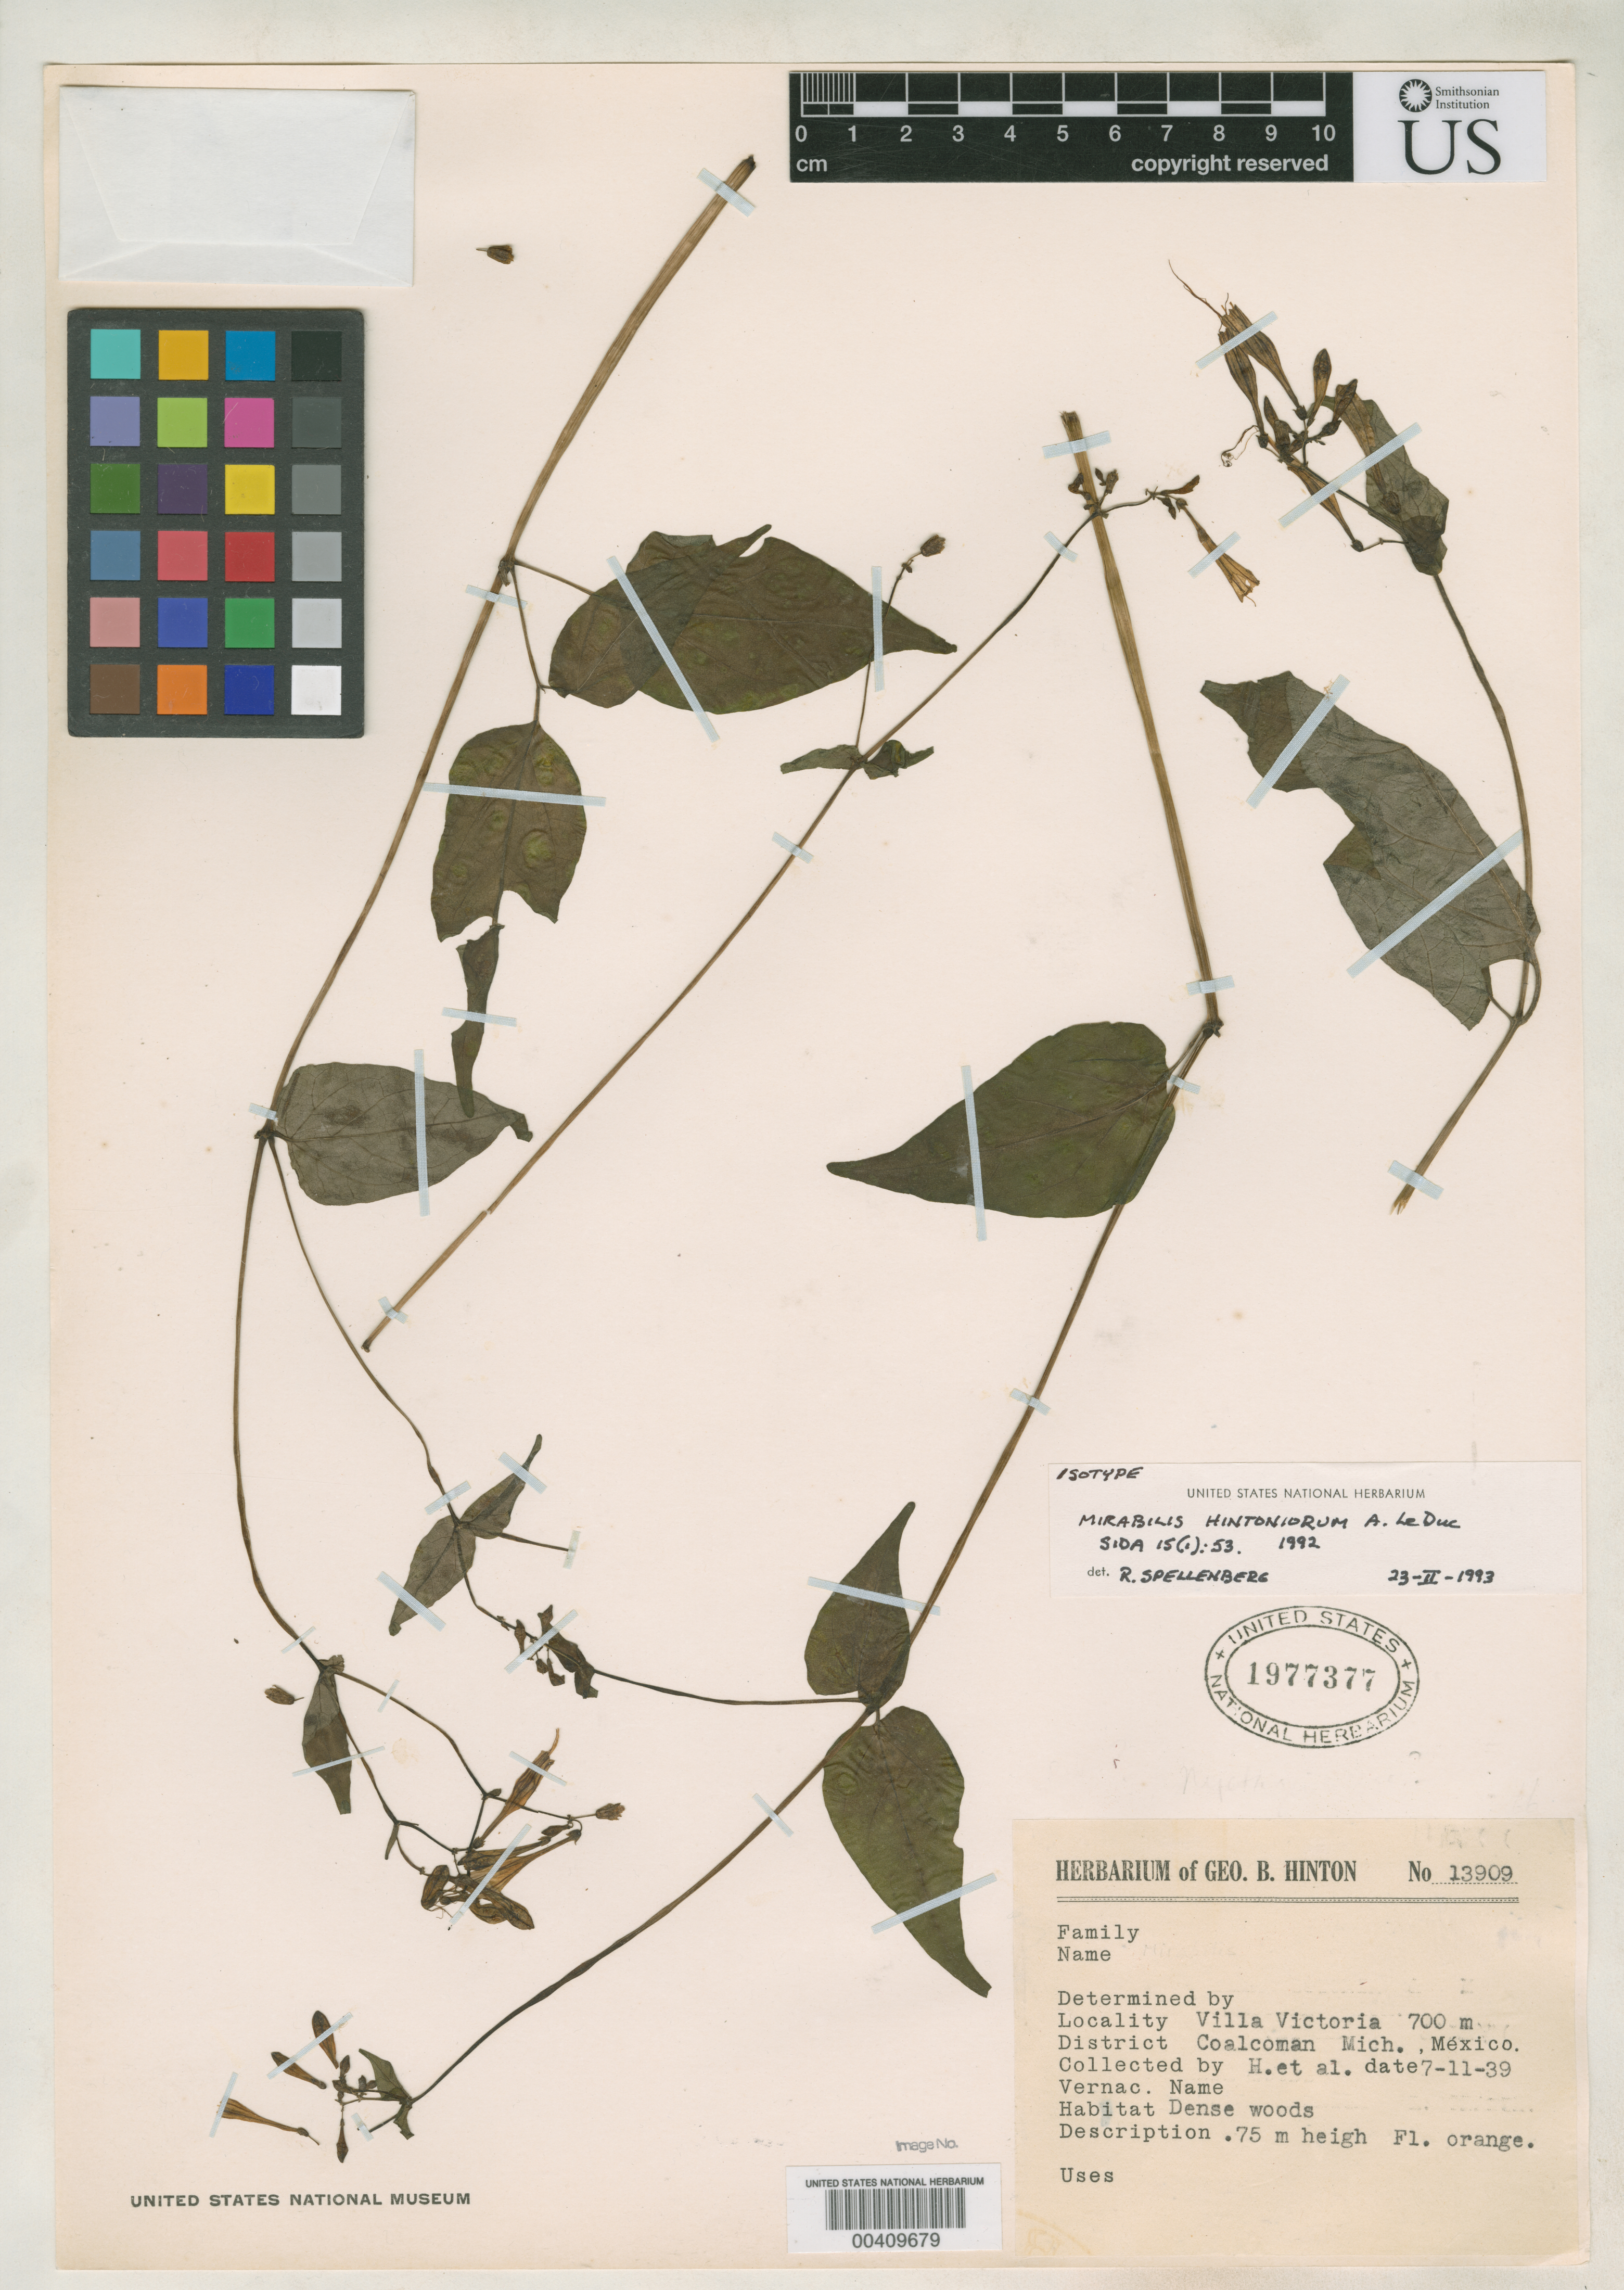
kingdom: Plantae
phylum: Tracheophyta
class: Magnoliopsida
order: Caryophyllales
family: Nyctaginaceae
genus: Mirabilis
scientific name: Mirabilis hintoniorum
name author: Duc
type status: Isotype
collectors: G. B. Hinton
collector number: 13909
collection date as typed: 11 Jul 1939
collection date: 1939-07-11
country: Mexico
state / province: Michoacán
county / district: Coalcoman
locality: Villa Victoria.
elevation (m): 700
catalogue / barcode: US 1977377